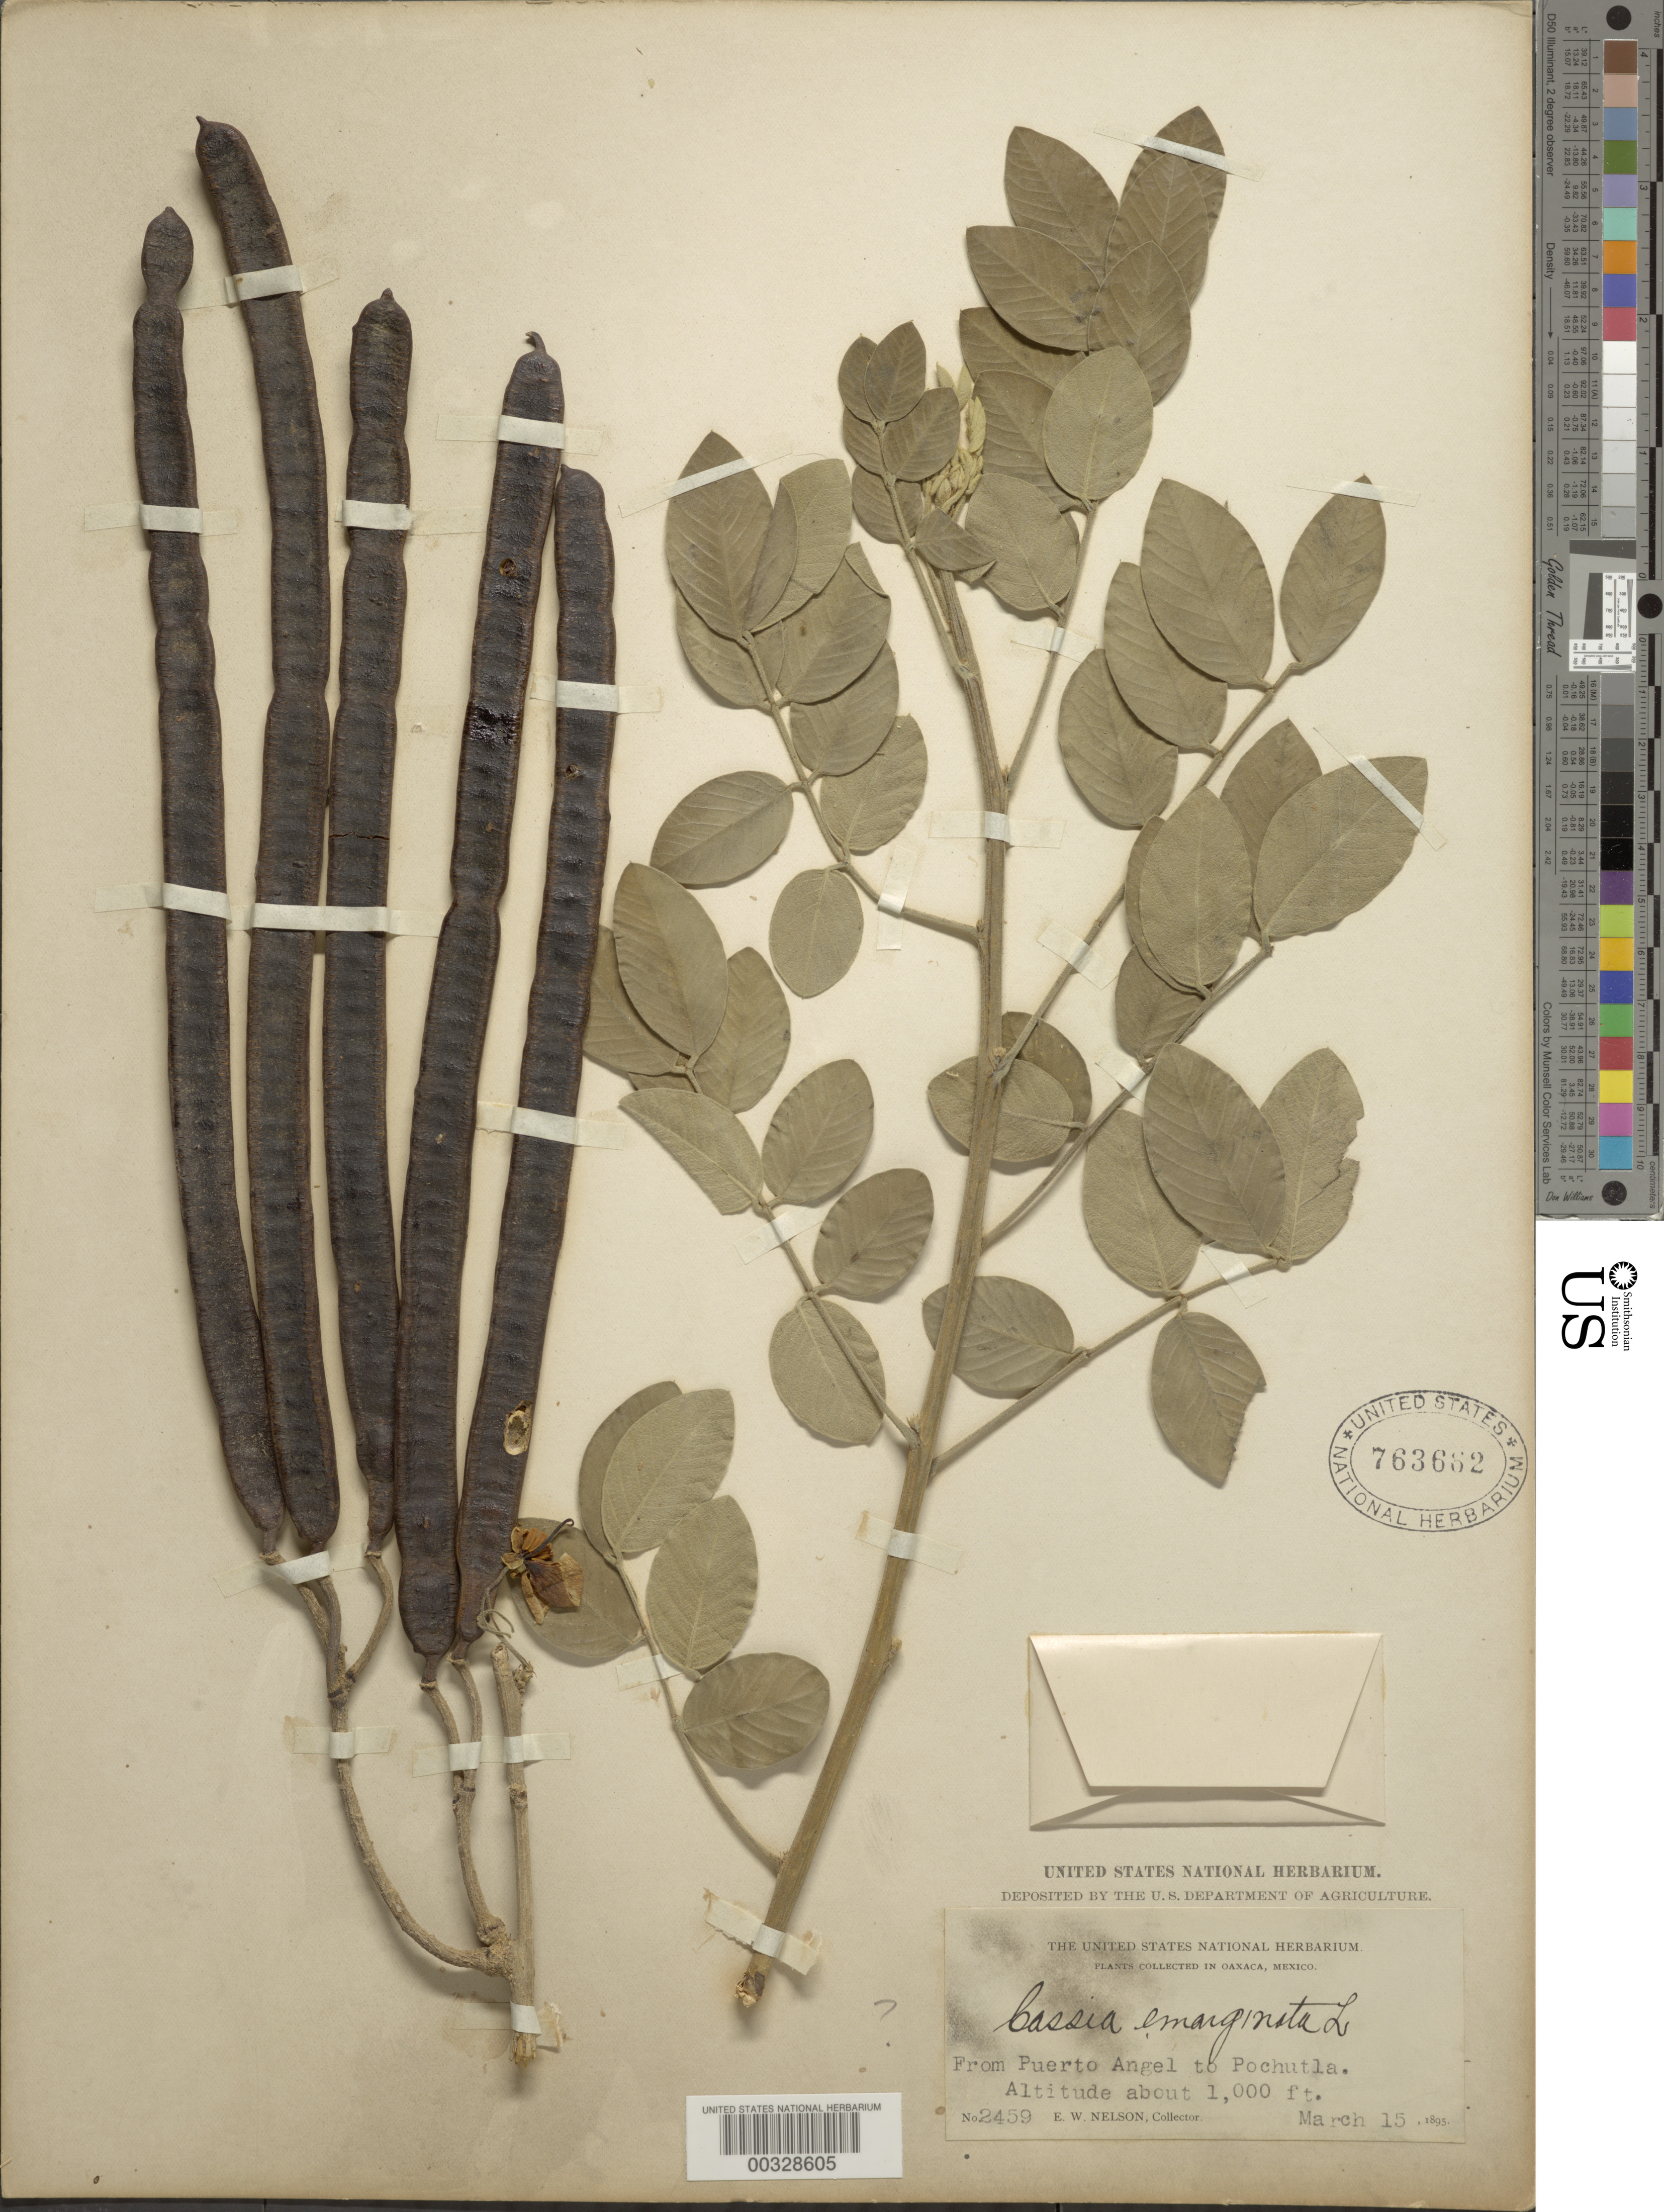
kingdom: Plantae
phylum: Tracheophyta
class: Magnoliopsida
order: Fabales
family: Fabaceae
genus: Senna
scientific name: Senna emarginata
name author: L.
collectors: E. W. Nelson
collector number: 2459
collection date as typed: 15 Mar 1895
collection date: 1895-03-15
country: Mexico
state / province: Oaxaca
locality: From puerto angel to Pochutla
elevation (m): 305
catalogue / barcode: US 763662